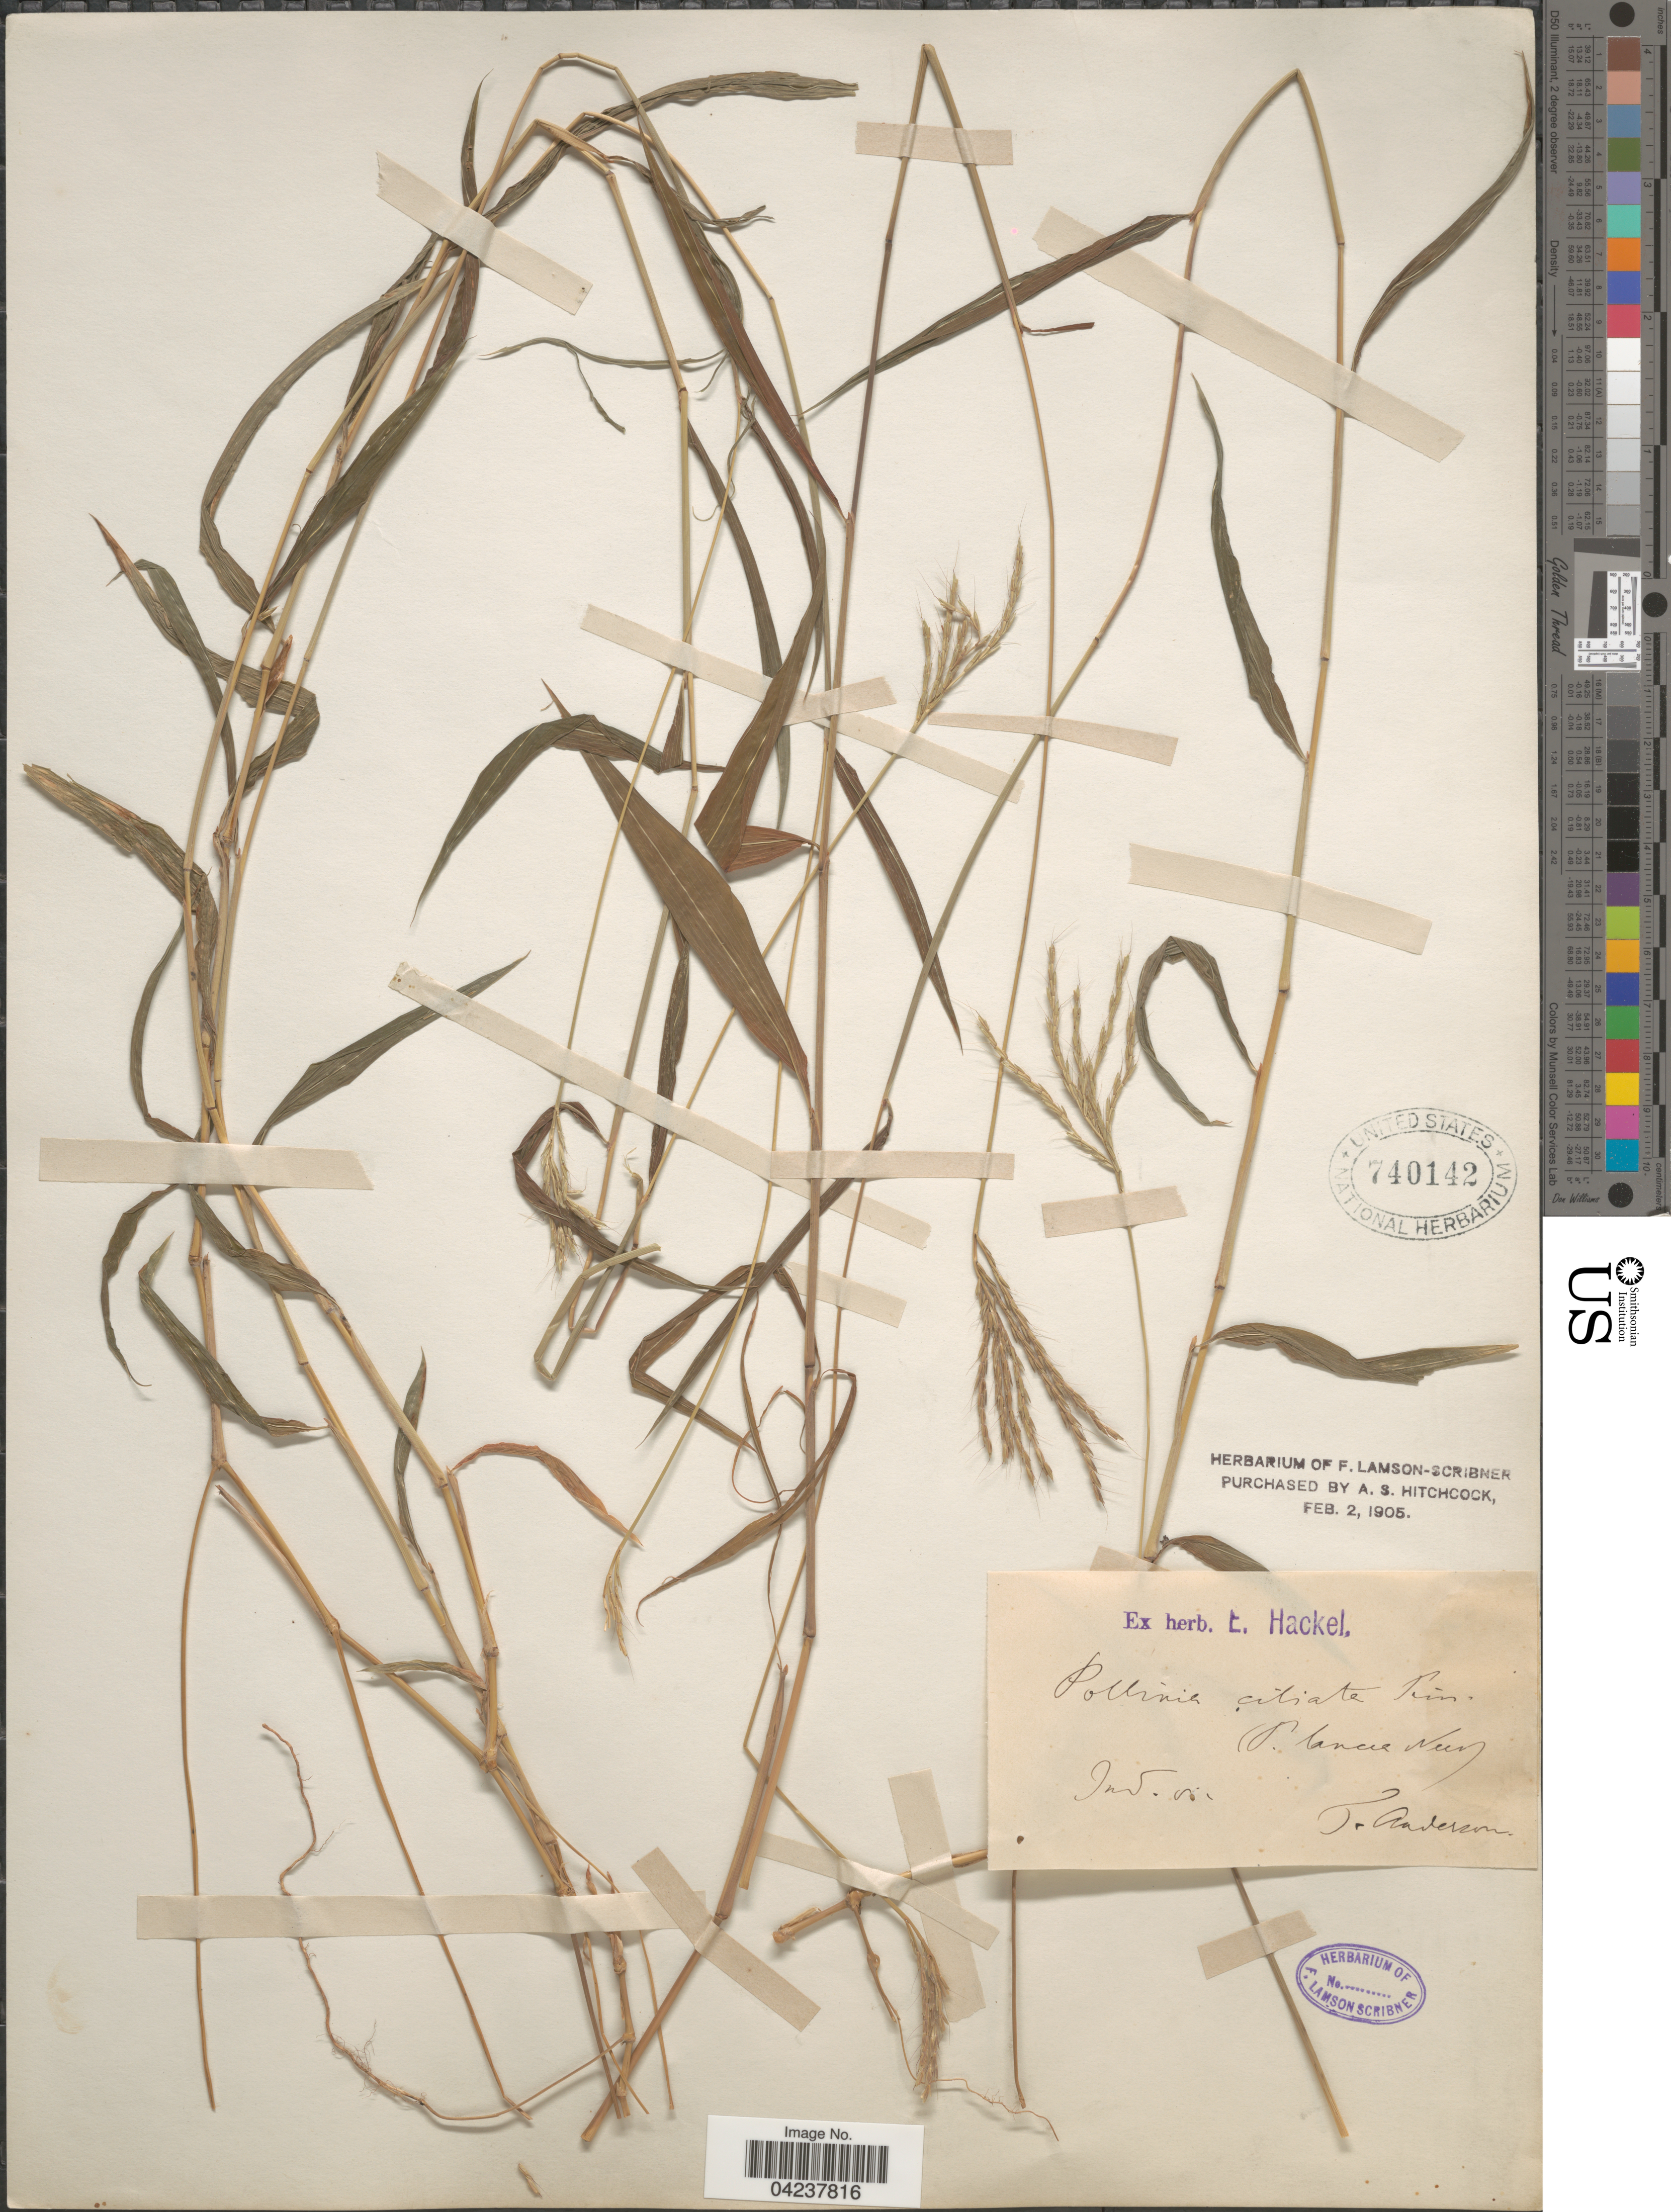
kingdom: Plantae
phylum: Tracheophyta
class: Liliopsida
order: Poales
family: Poaceae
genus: Microstegium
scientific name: Microstegium ciliatum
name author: (Trin.) A. Camus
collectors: T. Anderson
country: India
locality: Ind. or.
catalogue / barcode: US 740142